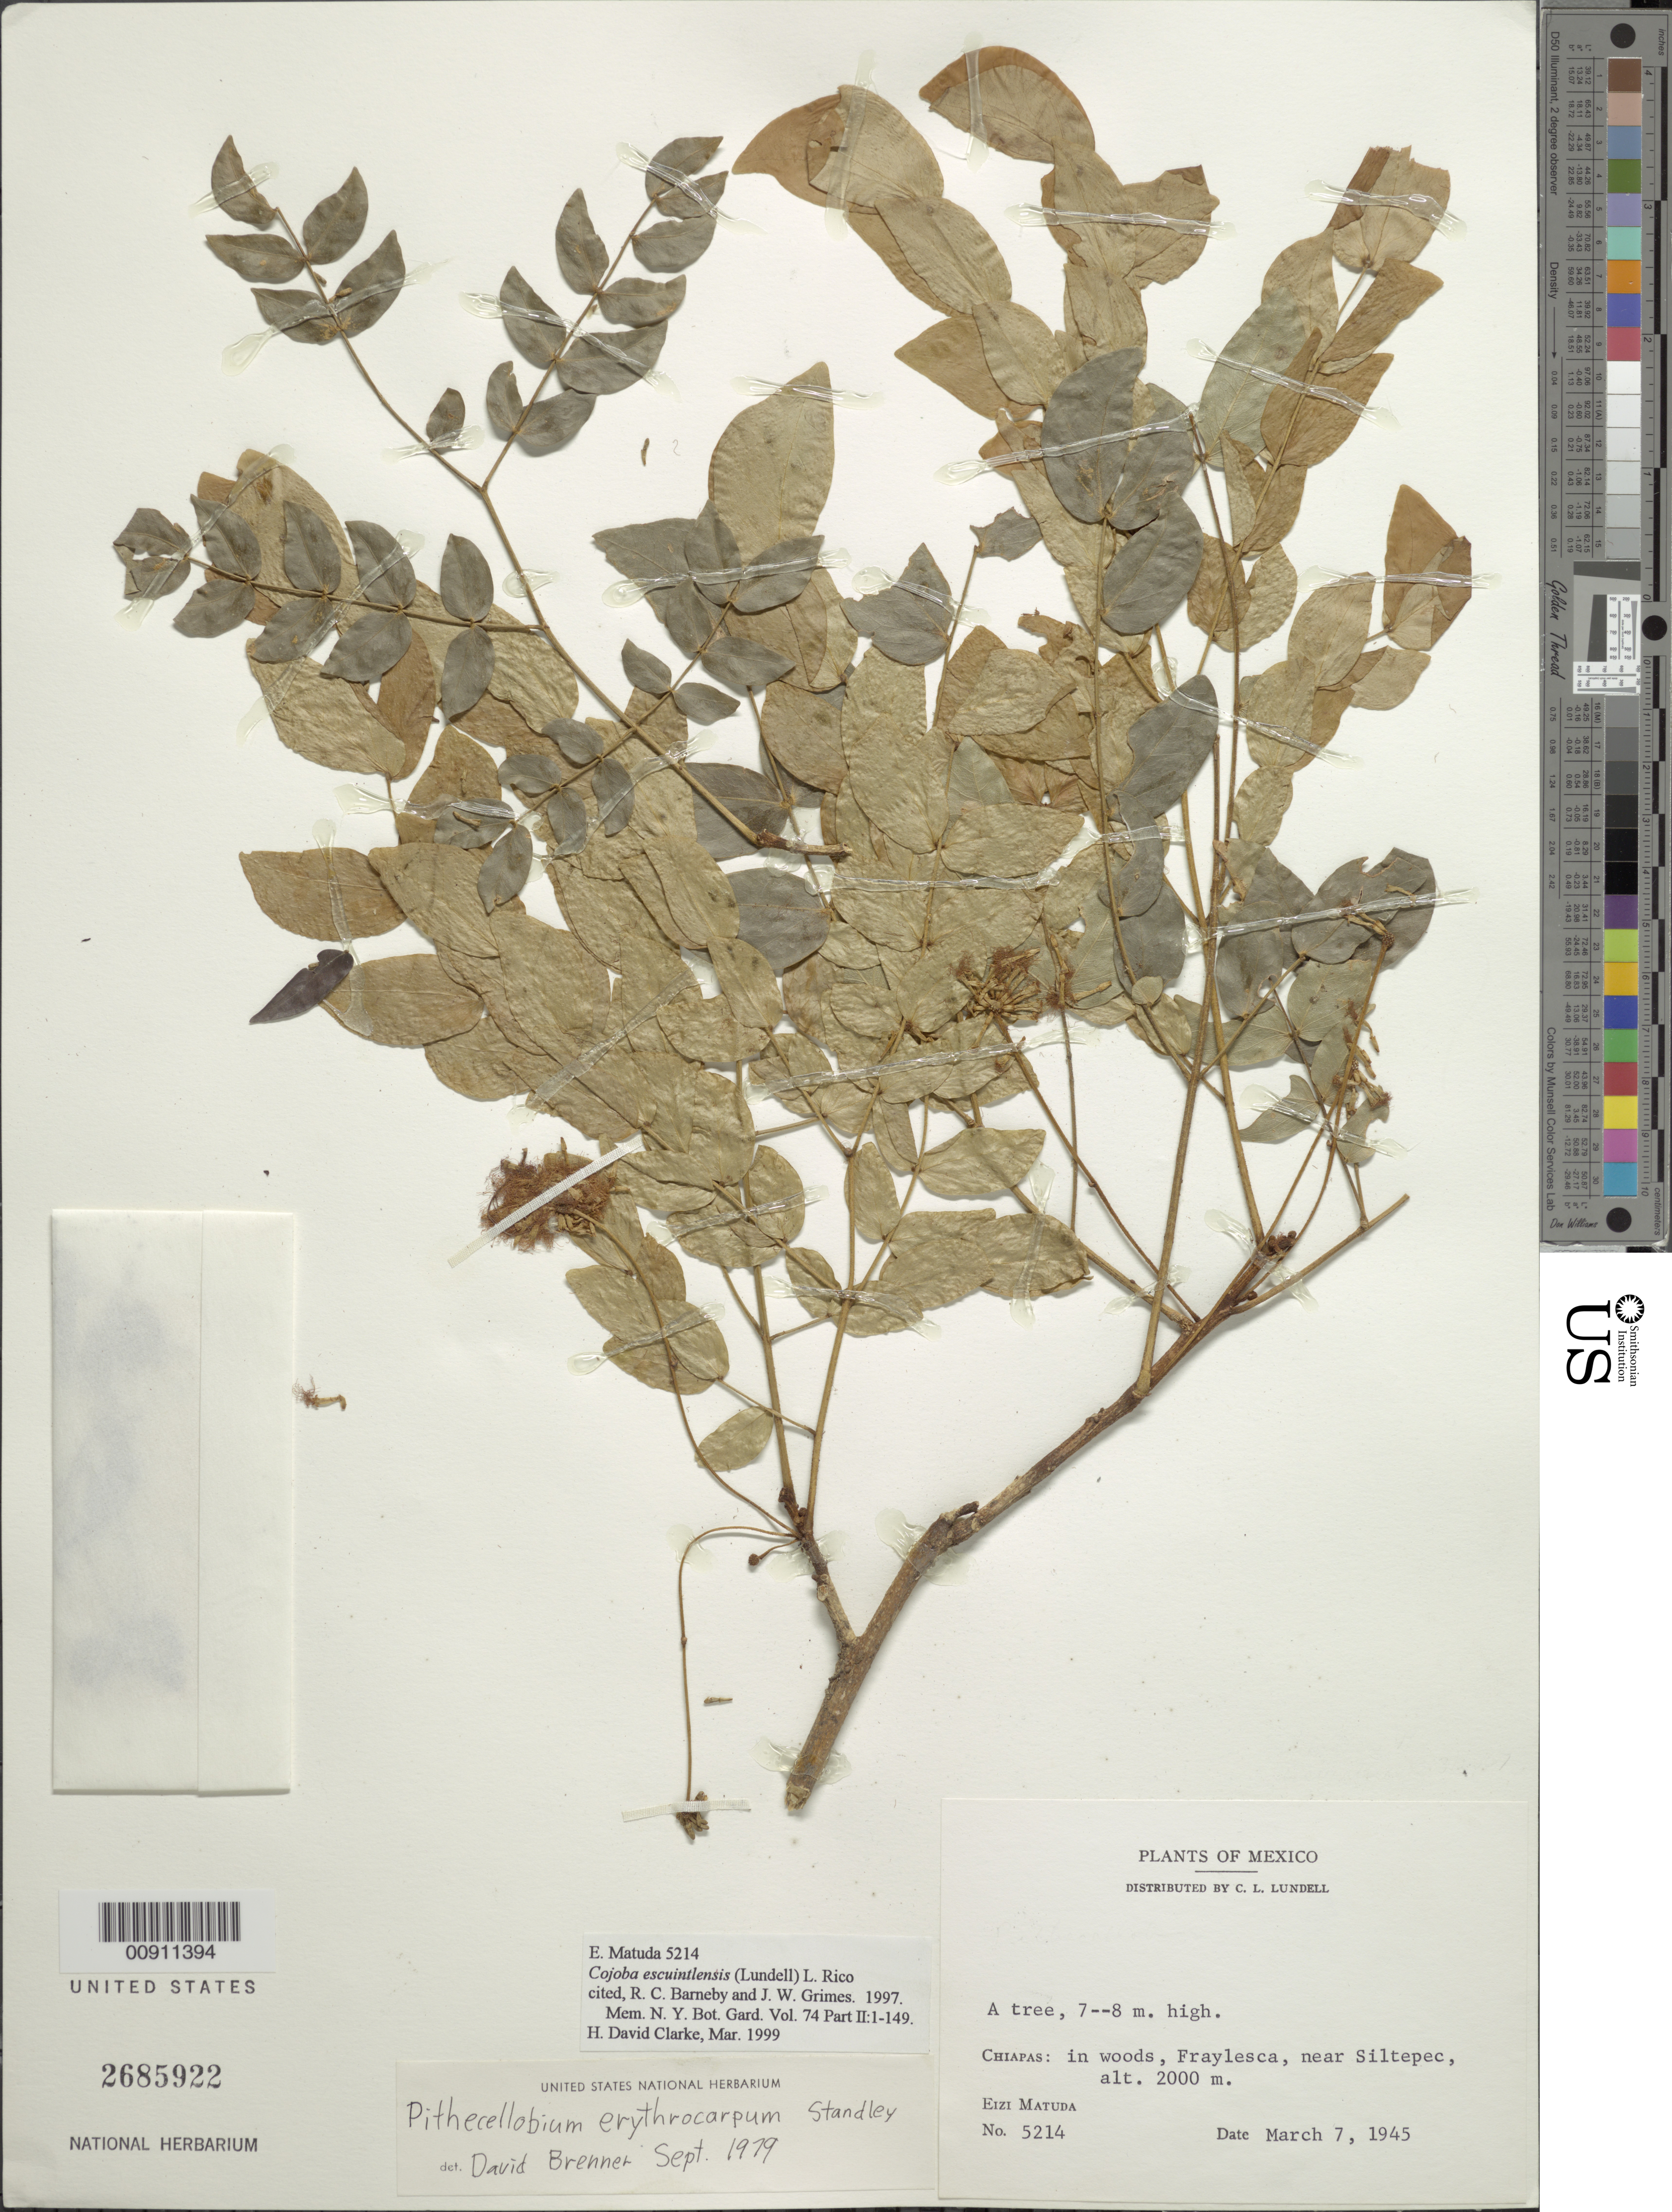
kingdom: Plantae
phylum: Tracheophyta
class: Magnoliopsida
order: Fabales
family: Fabaceae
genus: Cojoba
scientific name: Cojoba escuintlense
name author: (Lundell) L. Rico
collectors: E. Matuda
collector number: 5214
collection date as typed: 07 Mar 1945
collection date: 1945-03-07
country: Mexico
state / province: Chiapas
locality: Chiapas: Fraylesca, near Siltepec.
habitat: In woods.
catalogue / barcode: US 2685922